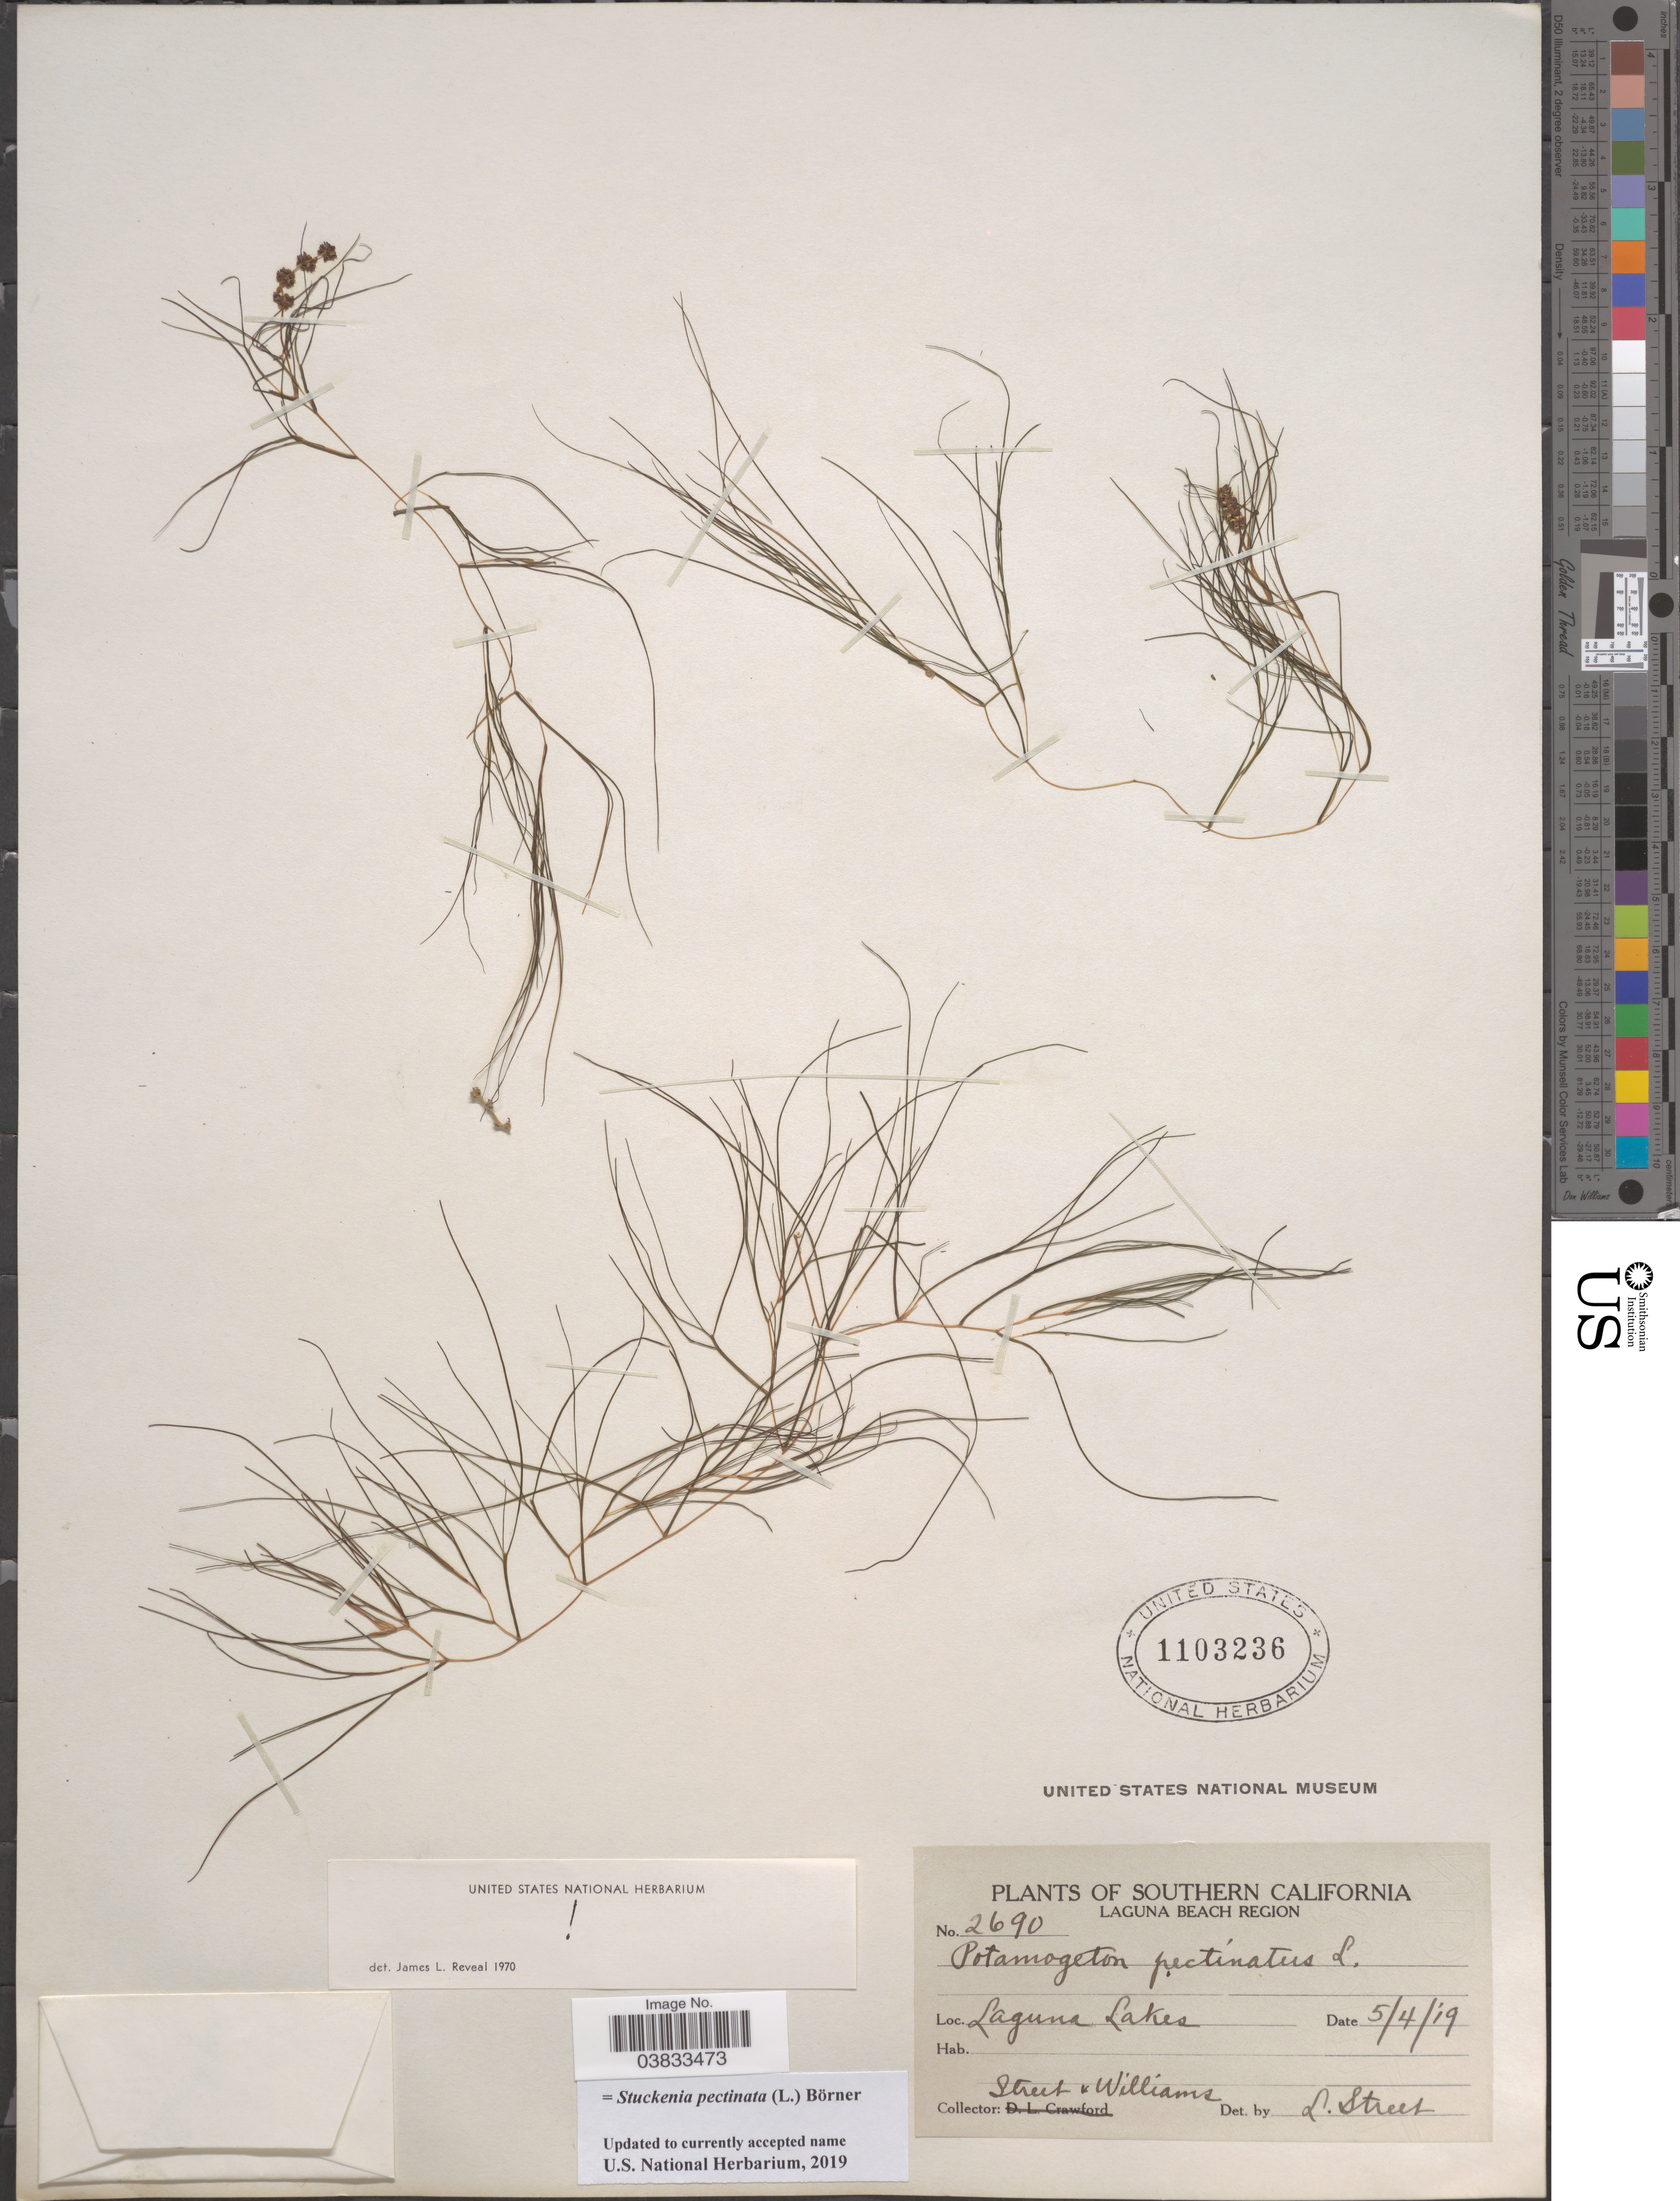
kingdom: Plantae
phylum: Tracheophyta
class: Liliopsida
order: Alismatales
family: Potamogetonaceae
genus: Stuckenia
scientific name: Stuckenia pectinata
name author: (L.) Börner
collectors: -. Street & -- Williams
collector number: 2690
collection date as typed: Transcribed d/m/y: 4/5/19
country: United States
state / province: California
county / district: Orange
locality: Southern California. Laguna Beach Region. Laguna Lakes.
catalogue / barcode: US 1103236